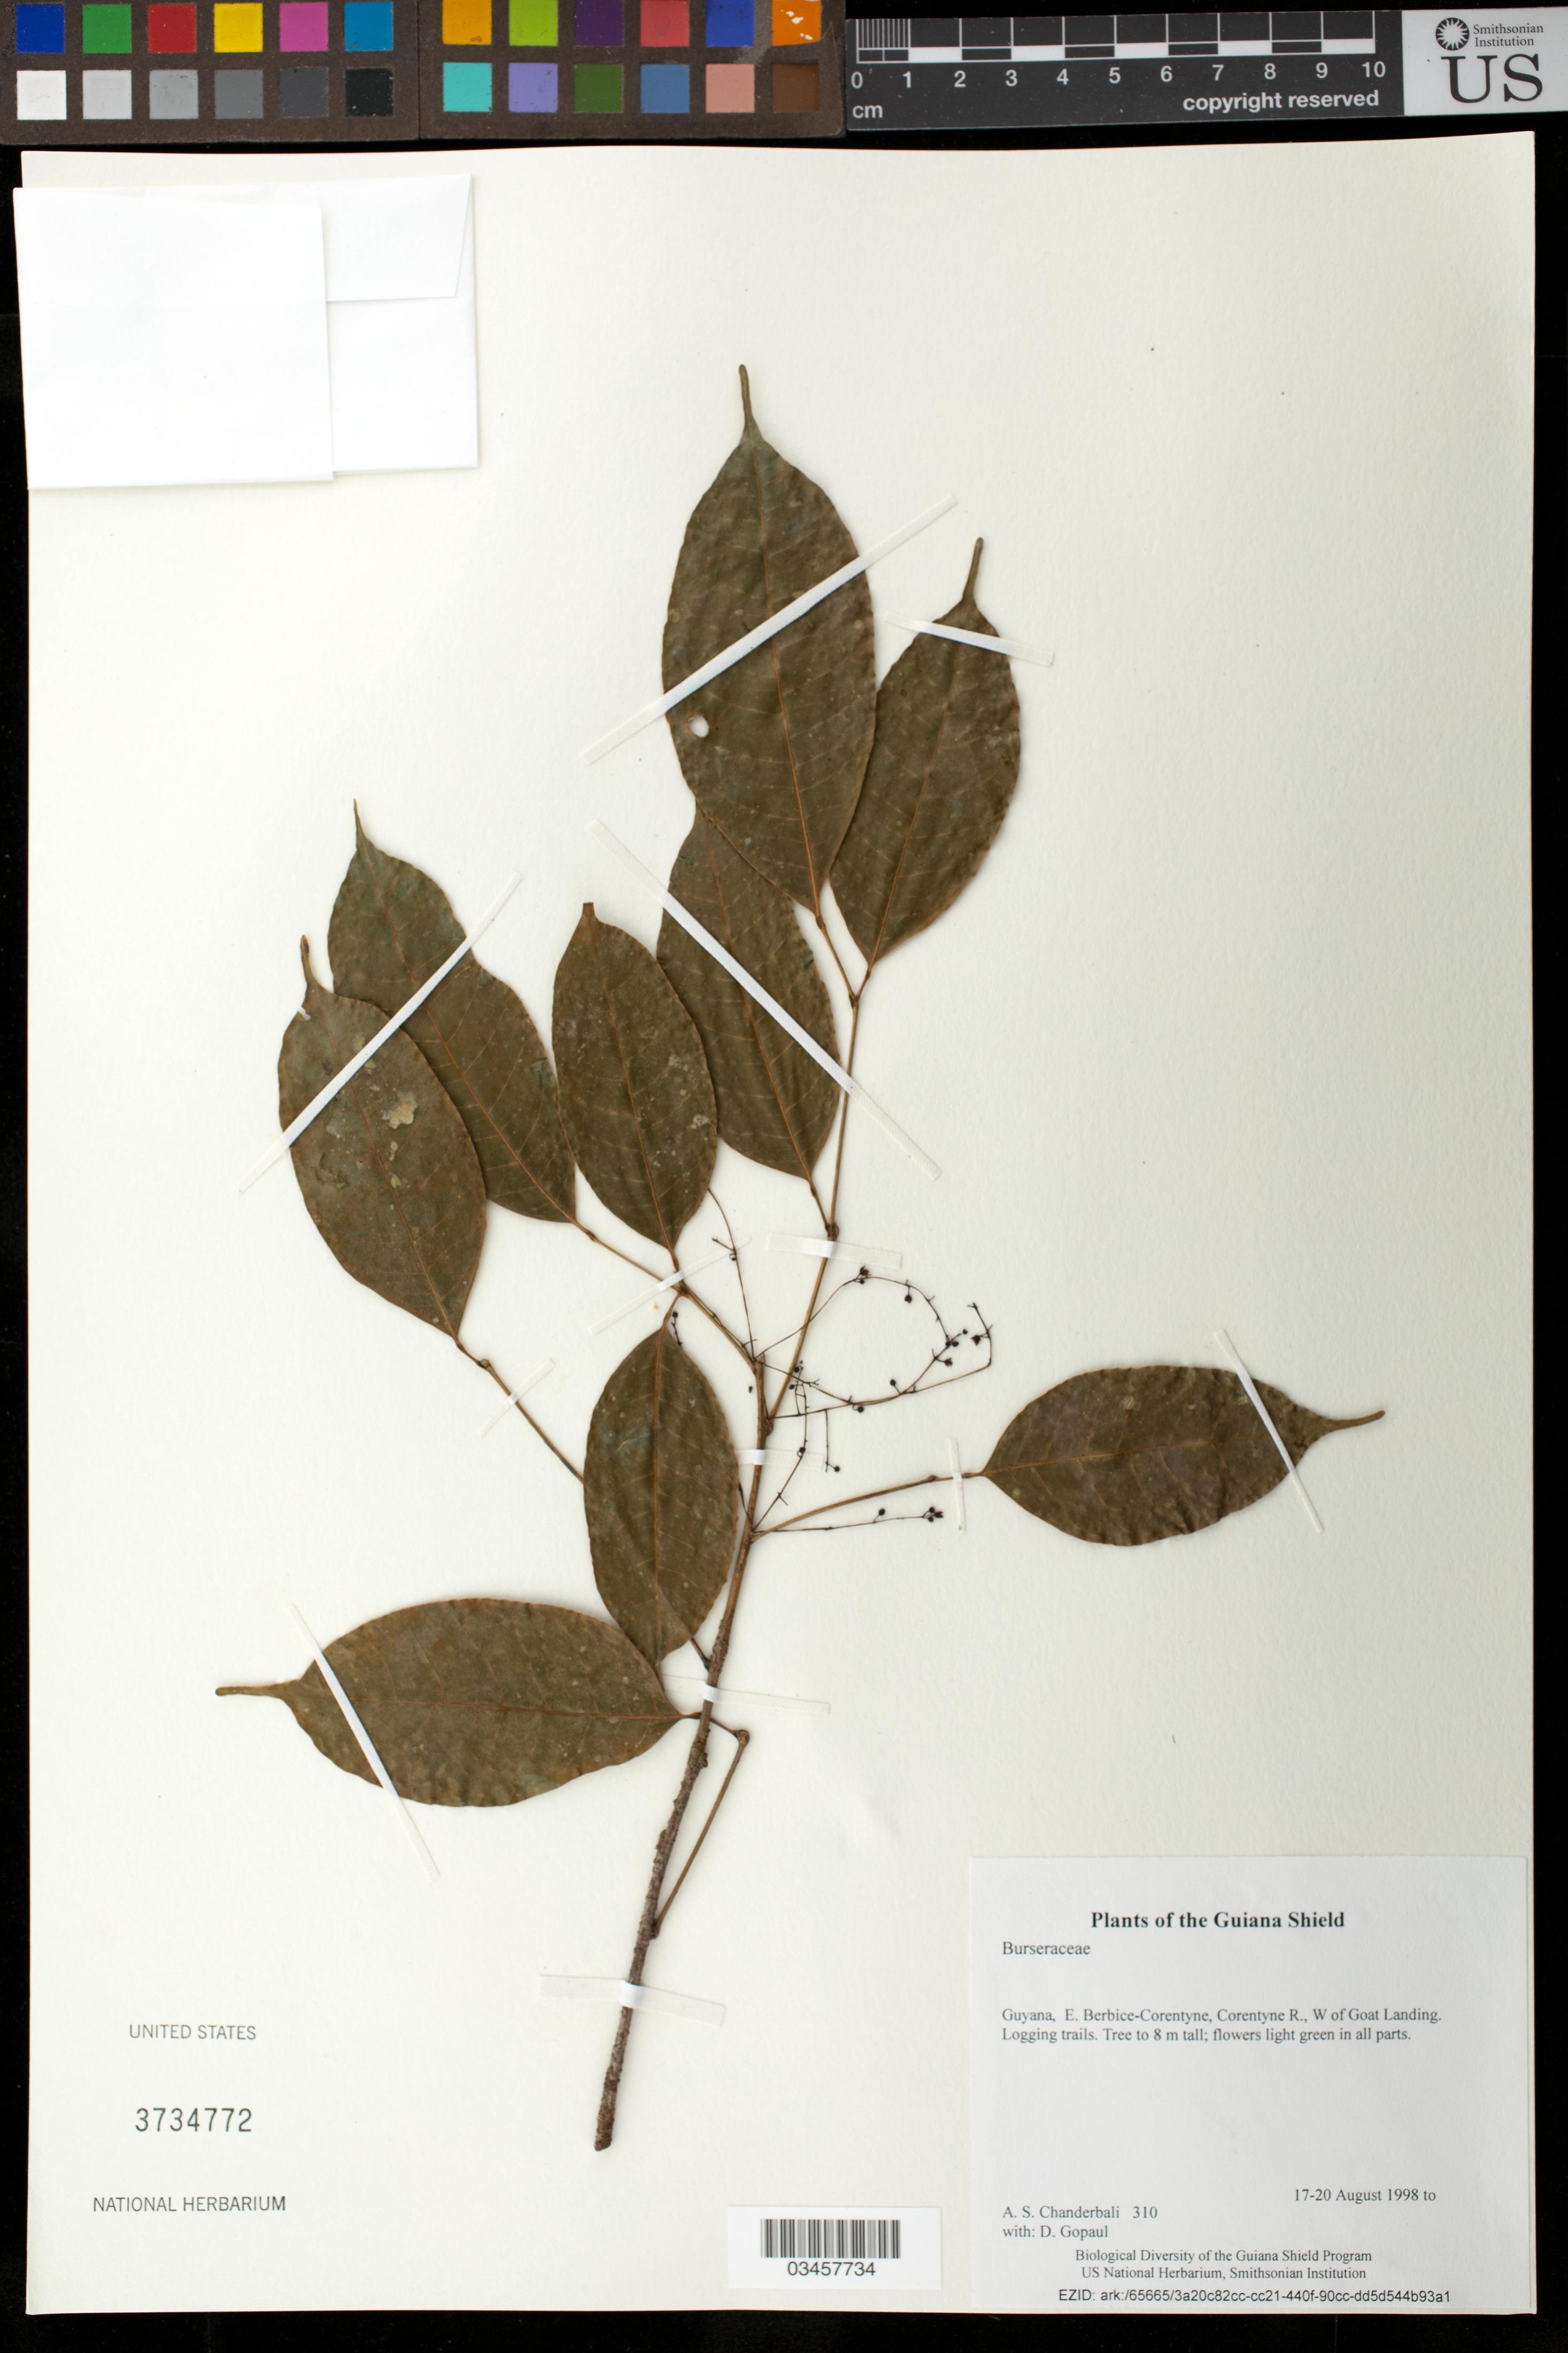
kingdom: Plantae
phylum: Tracheophyta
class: Magnoliopsida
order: Sapindales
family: Burseraceae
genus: Protium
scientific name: Protium aracouchini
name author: (Aubl.) Marchand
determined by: Daly, D.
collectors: A. S. Chanderbali & D. Gopaul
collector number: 310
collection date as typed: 17-20 August 1998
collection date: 1998-08-17/1998-08-20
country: Guyana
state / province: E. Berbice-Corentyne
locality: Corentyne R., W of Goat Landing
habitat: Logging trails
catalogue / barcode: US 3734772